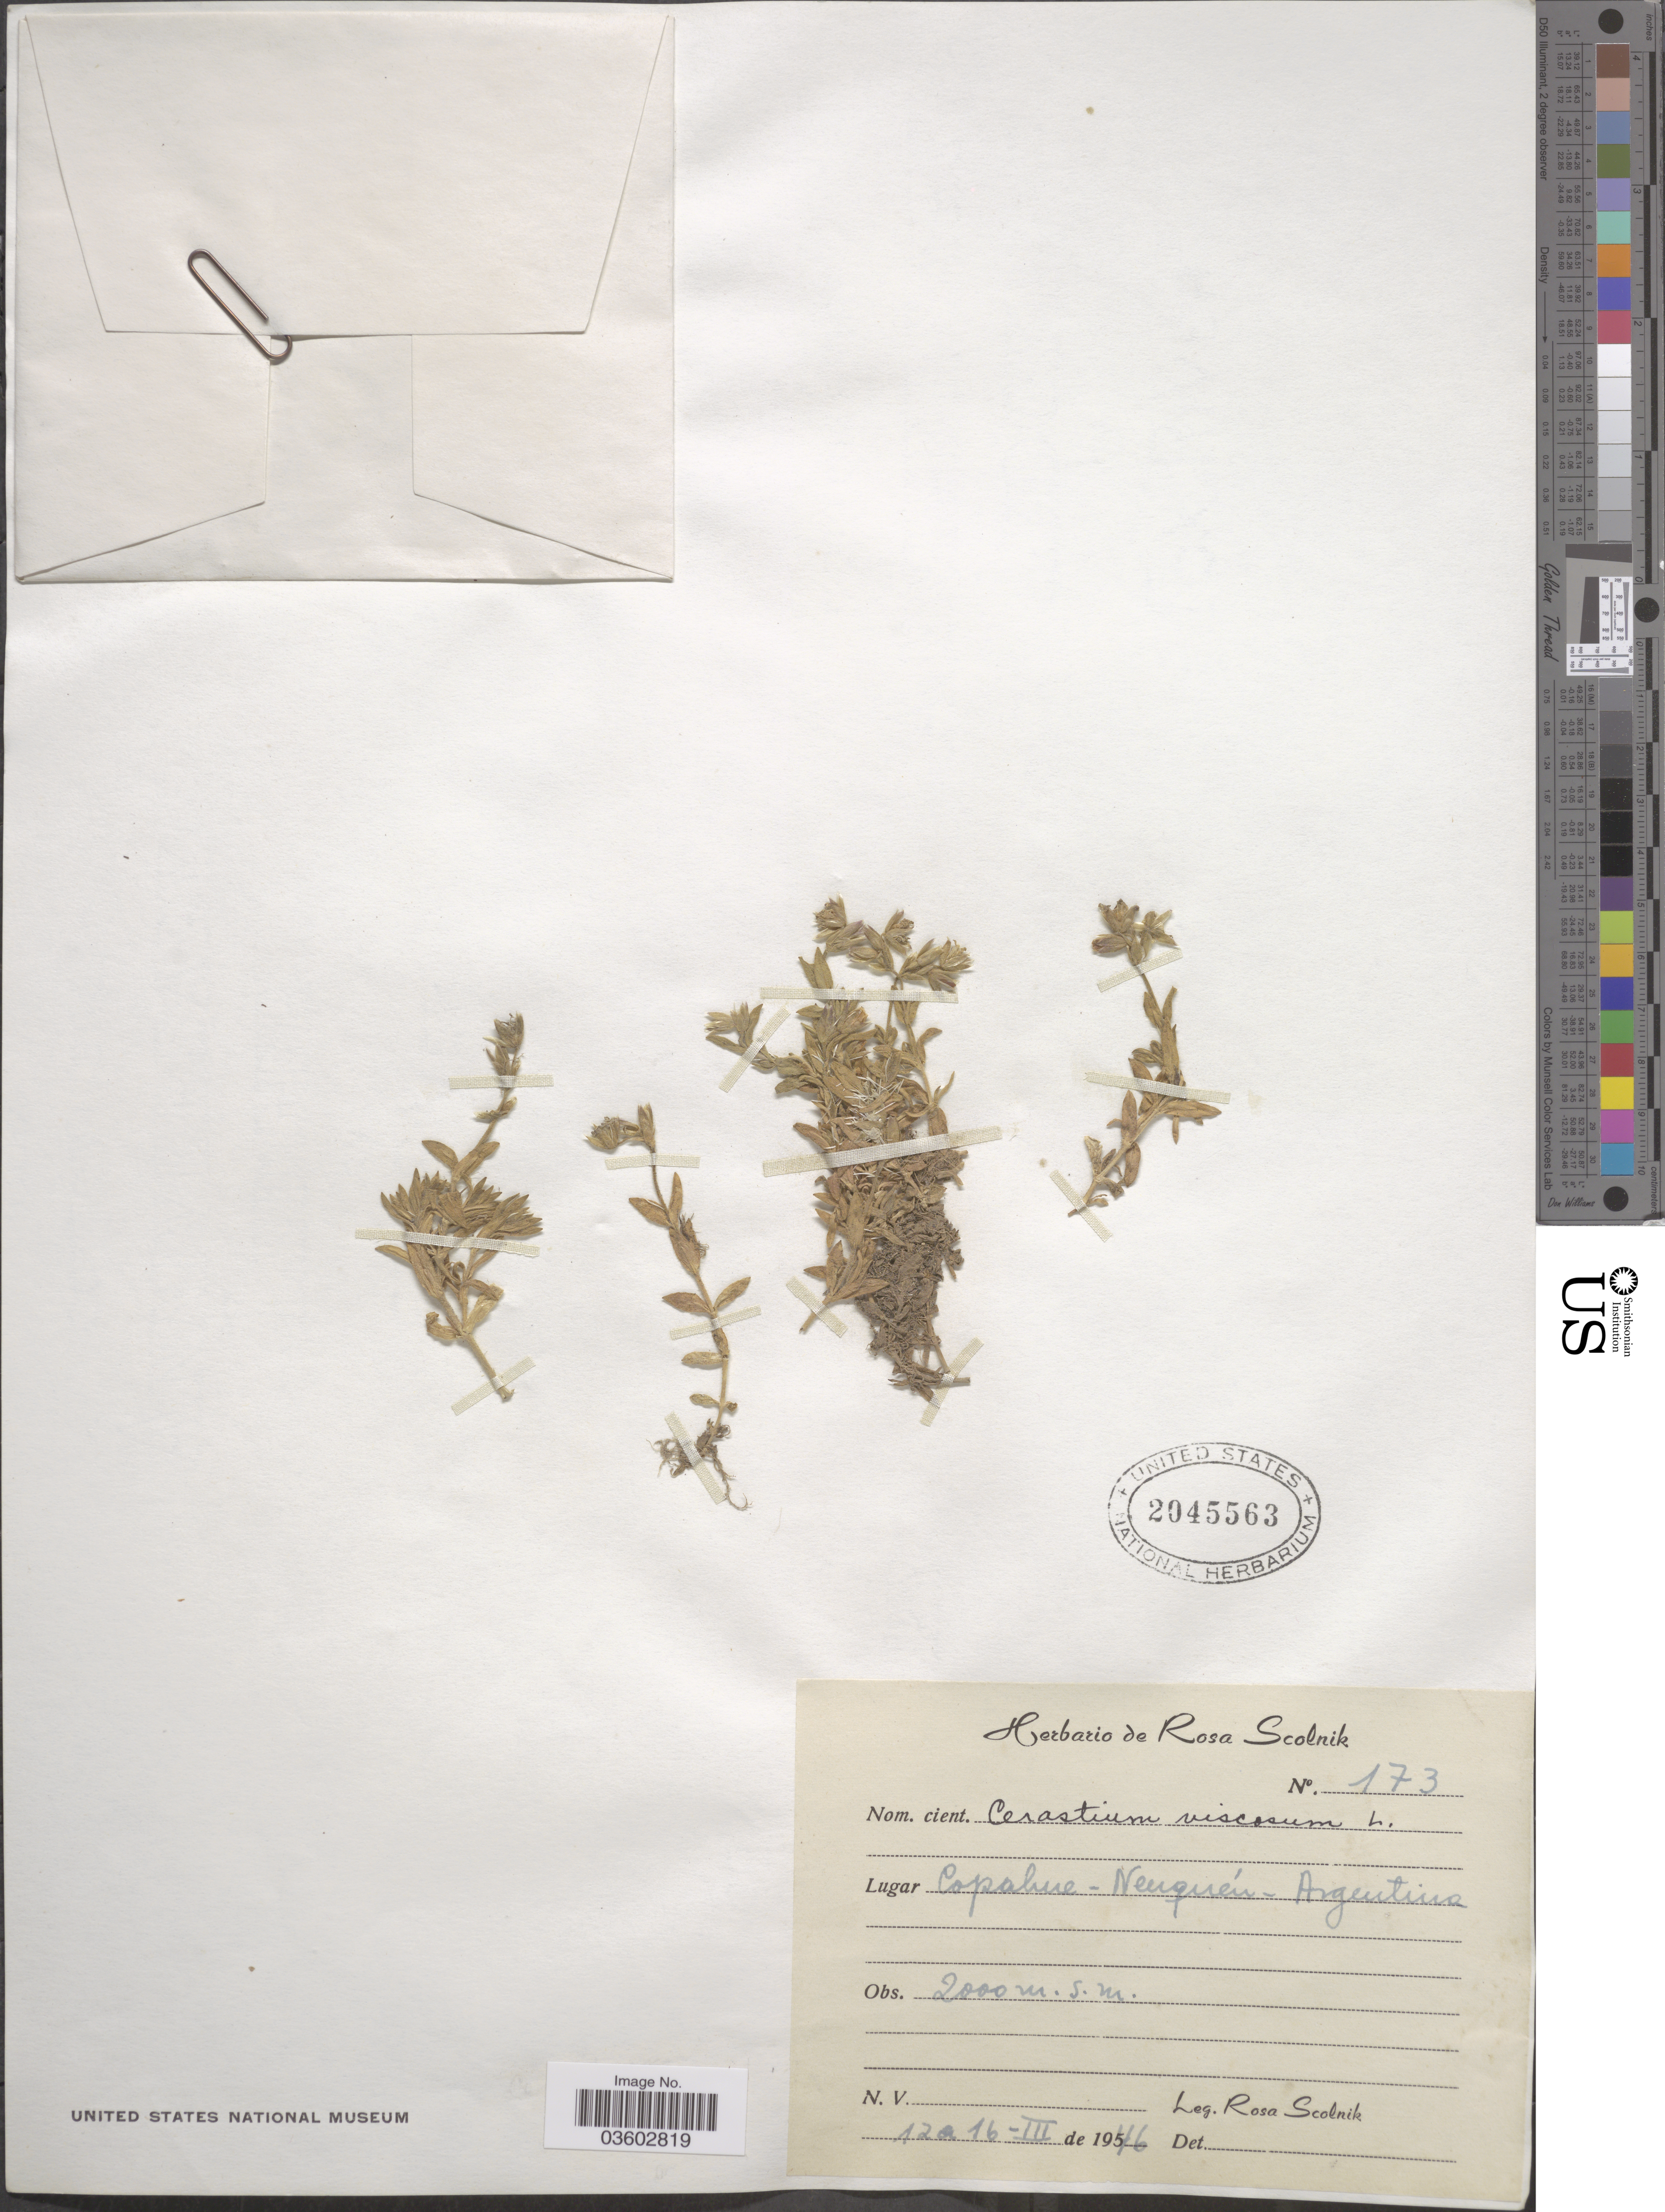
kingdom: Plantae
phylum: Tracheophyta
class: Magnoliopsida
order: Caryophyllales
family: Caryophyllaceae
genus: Cerastium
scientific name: Cerastium viscosum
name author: L.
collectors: R. Scolnik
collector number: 173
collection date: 1946-03-12/1946-03-16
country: Argentina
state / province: Neuquen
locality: Copahue.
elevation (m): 2000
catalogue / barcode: US 2045563